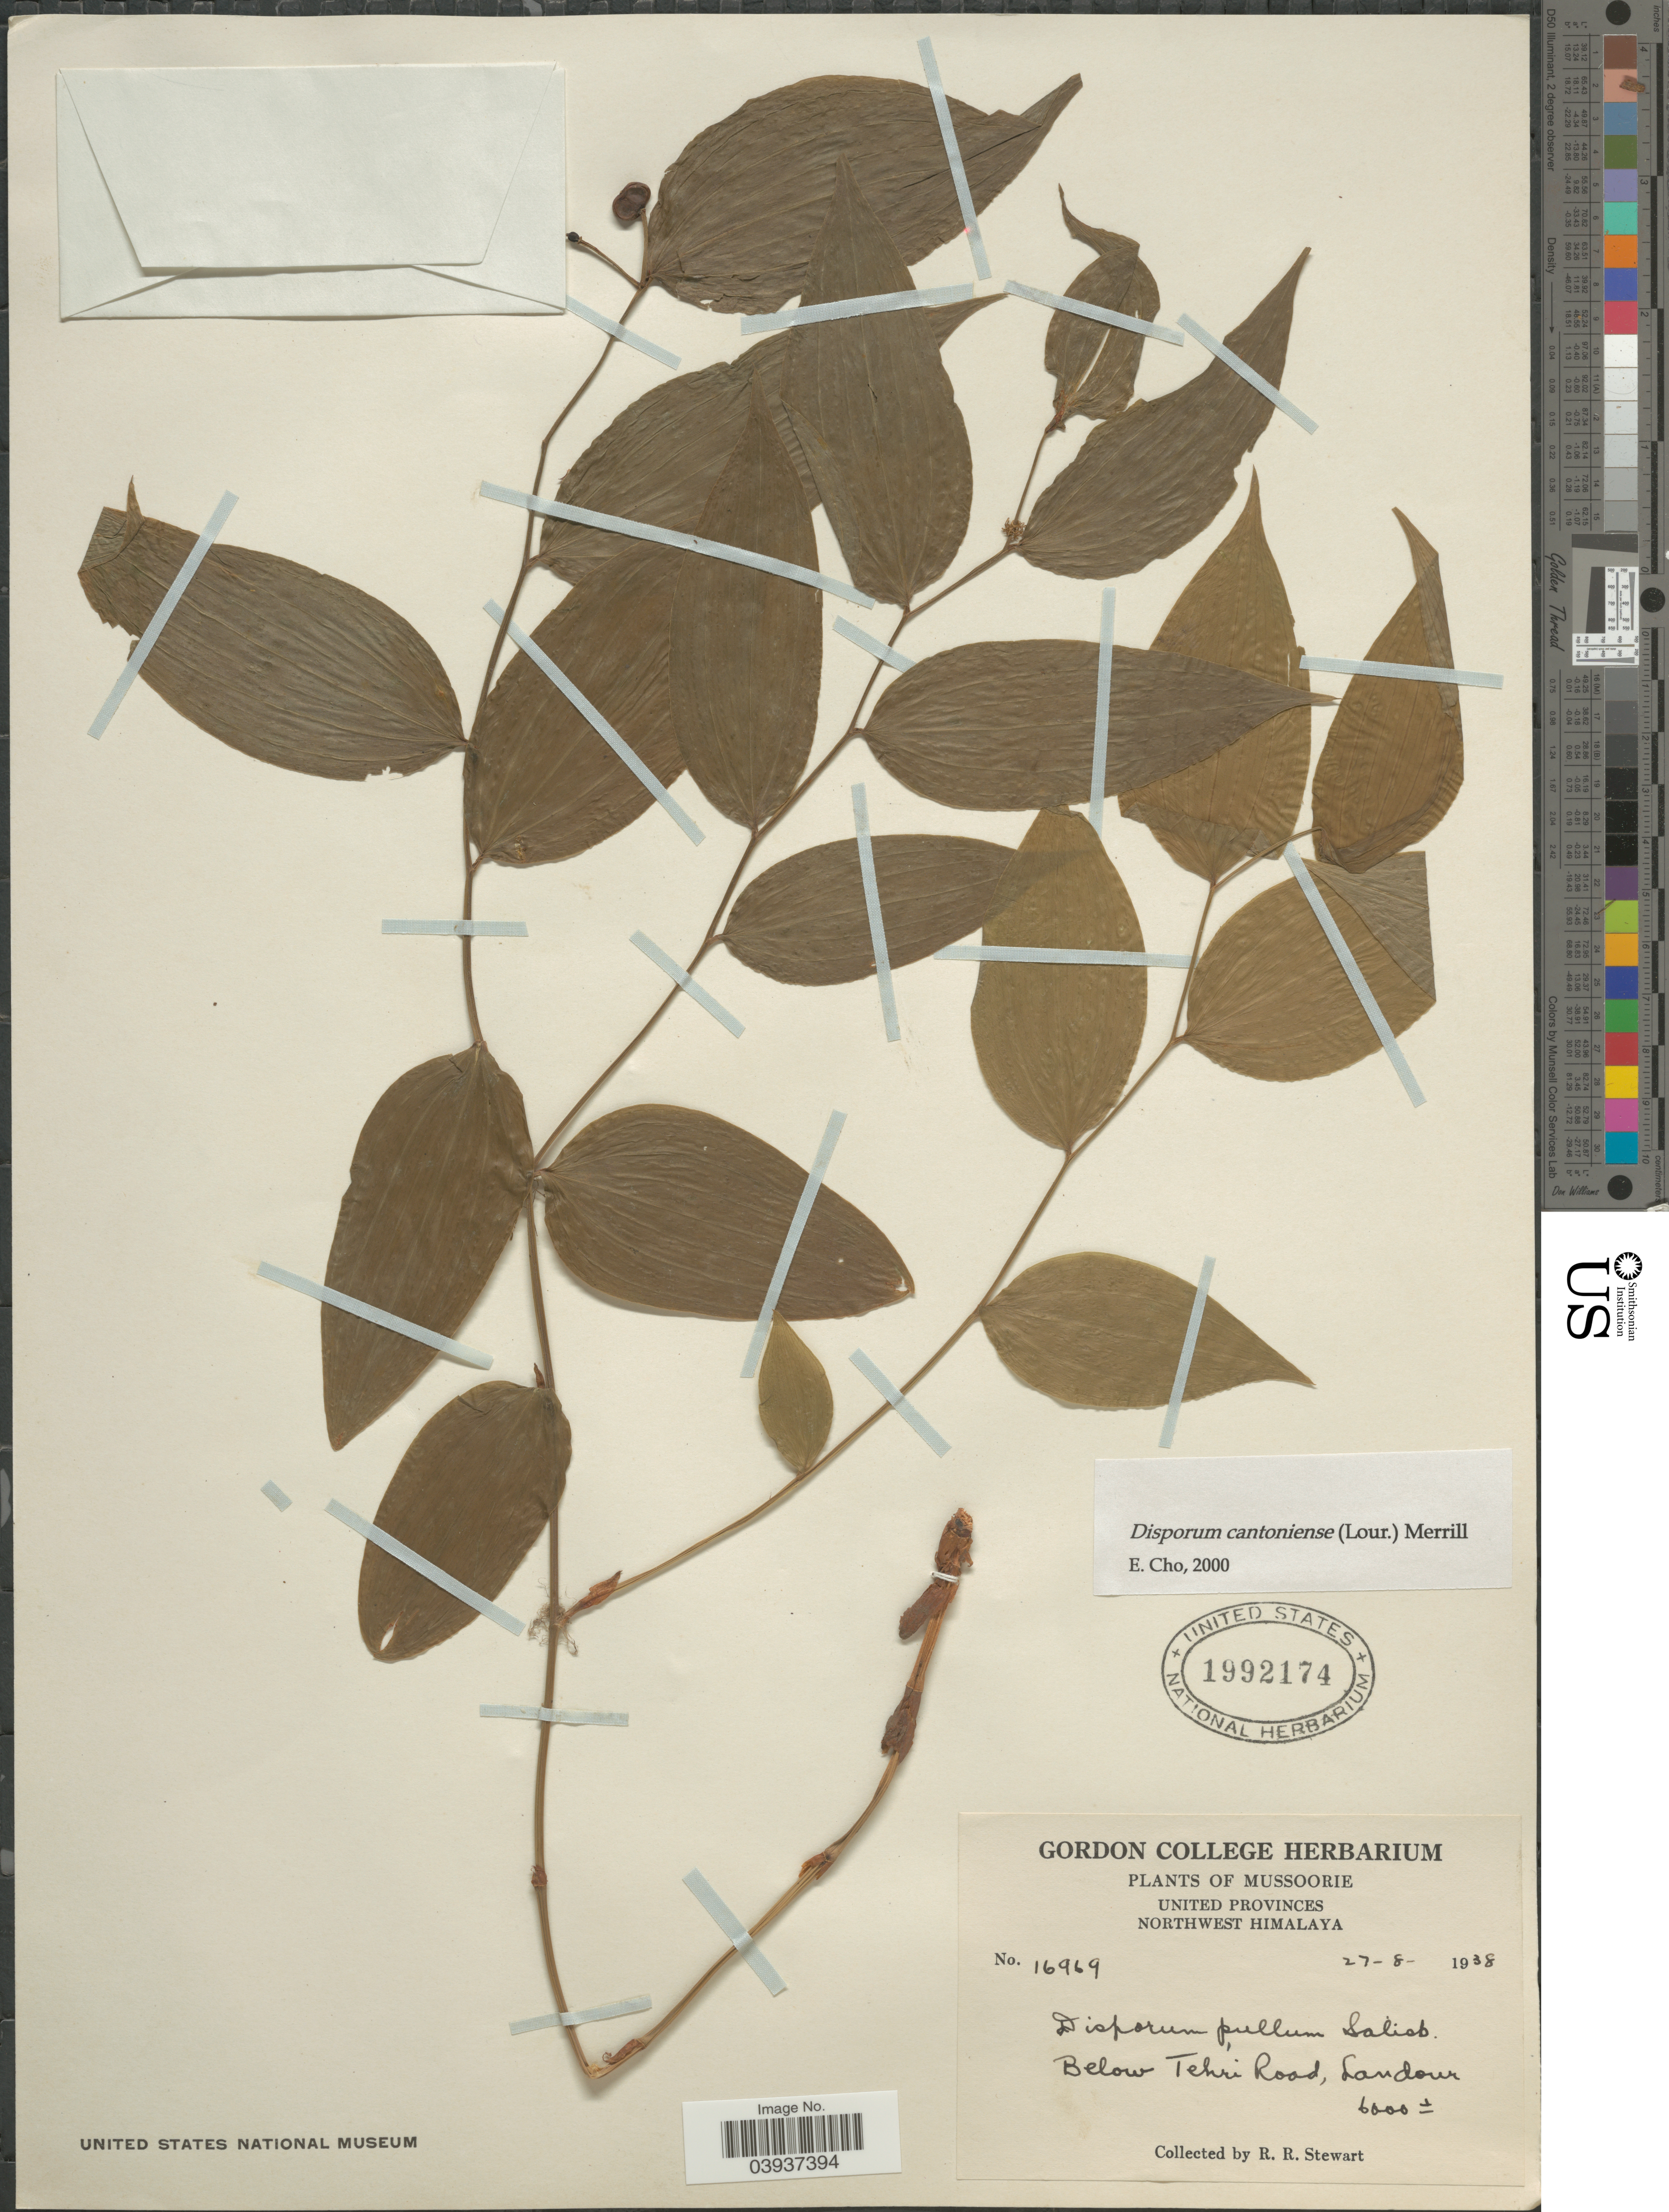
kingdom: Plantae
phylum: Tracheophyta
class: Liliopsida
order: Liliales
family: Colchicaceae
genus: Disporum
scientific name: Disporum cantoniense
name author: (Lour.) Merr.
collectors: R. Stewart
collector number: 16969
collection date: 1938-08-27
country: India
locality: Mussoorie. United Provinces. Northwest Himalaya. Below Tehri Road, Landour.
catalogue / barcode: US 1992174